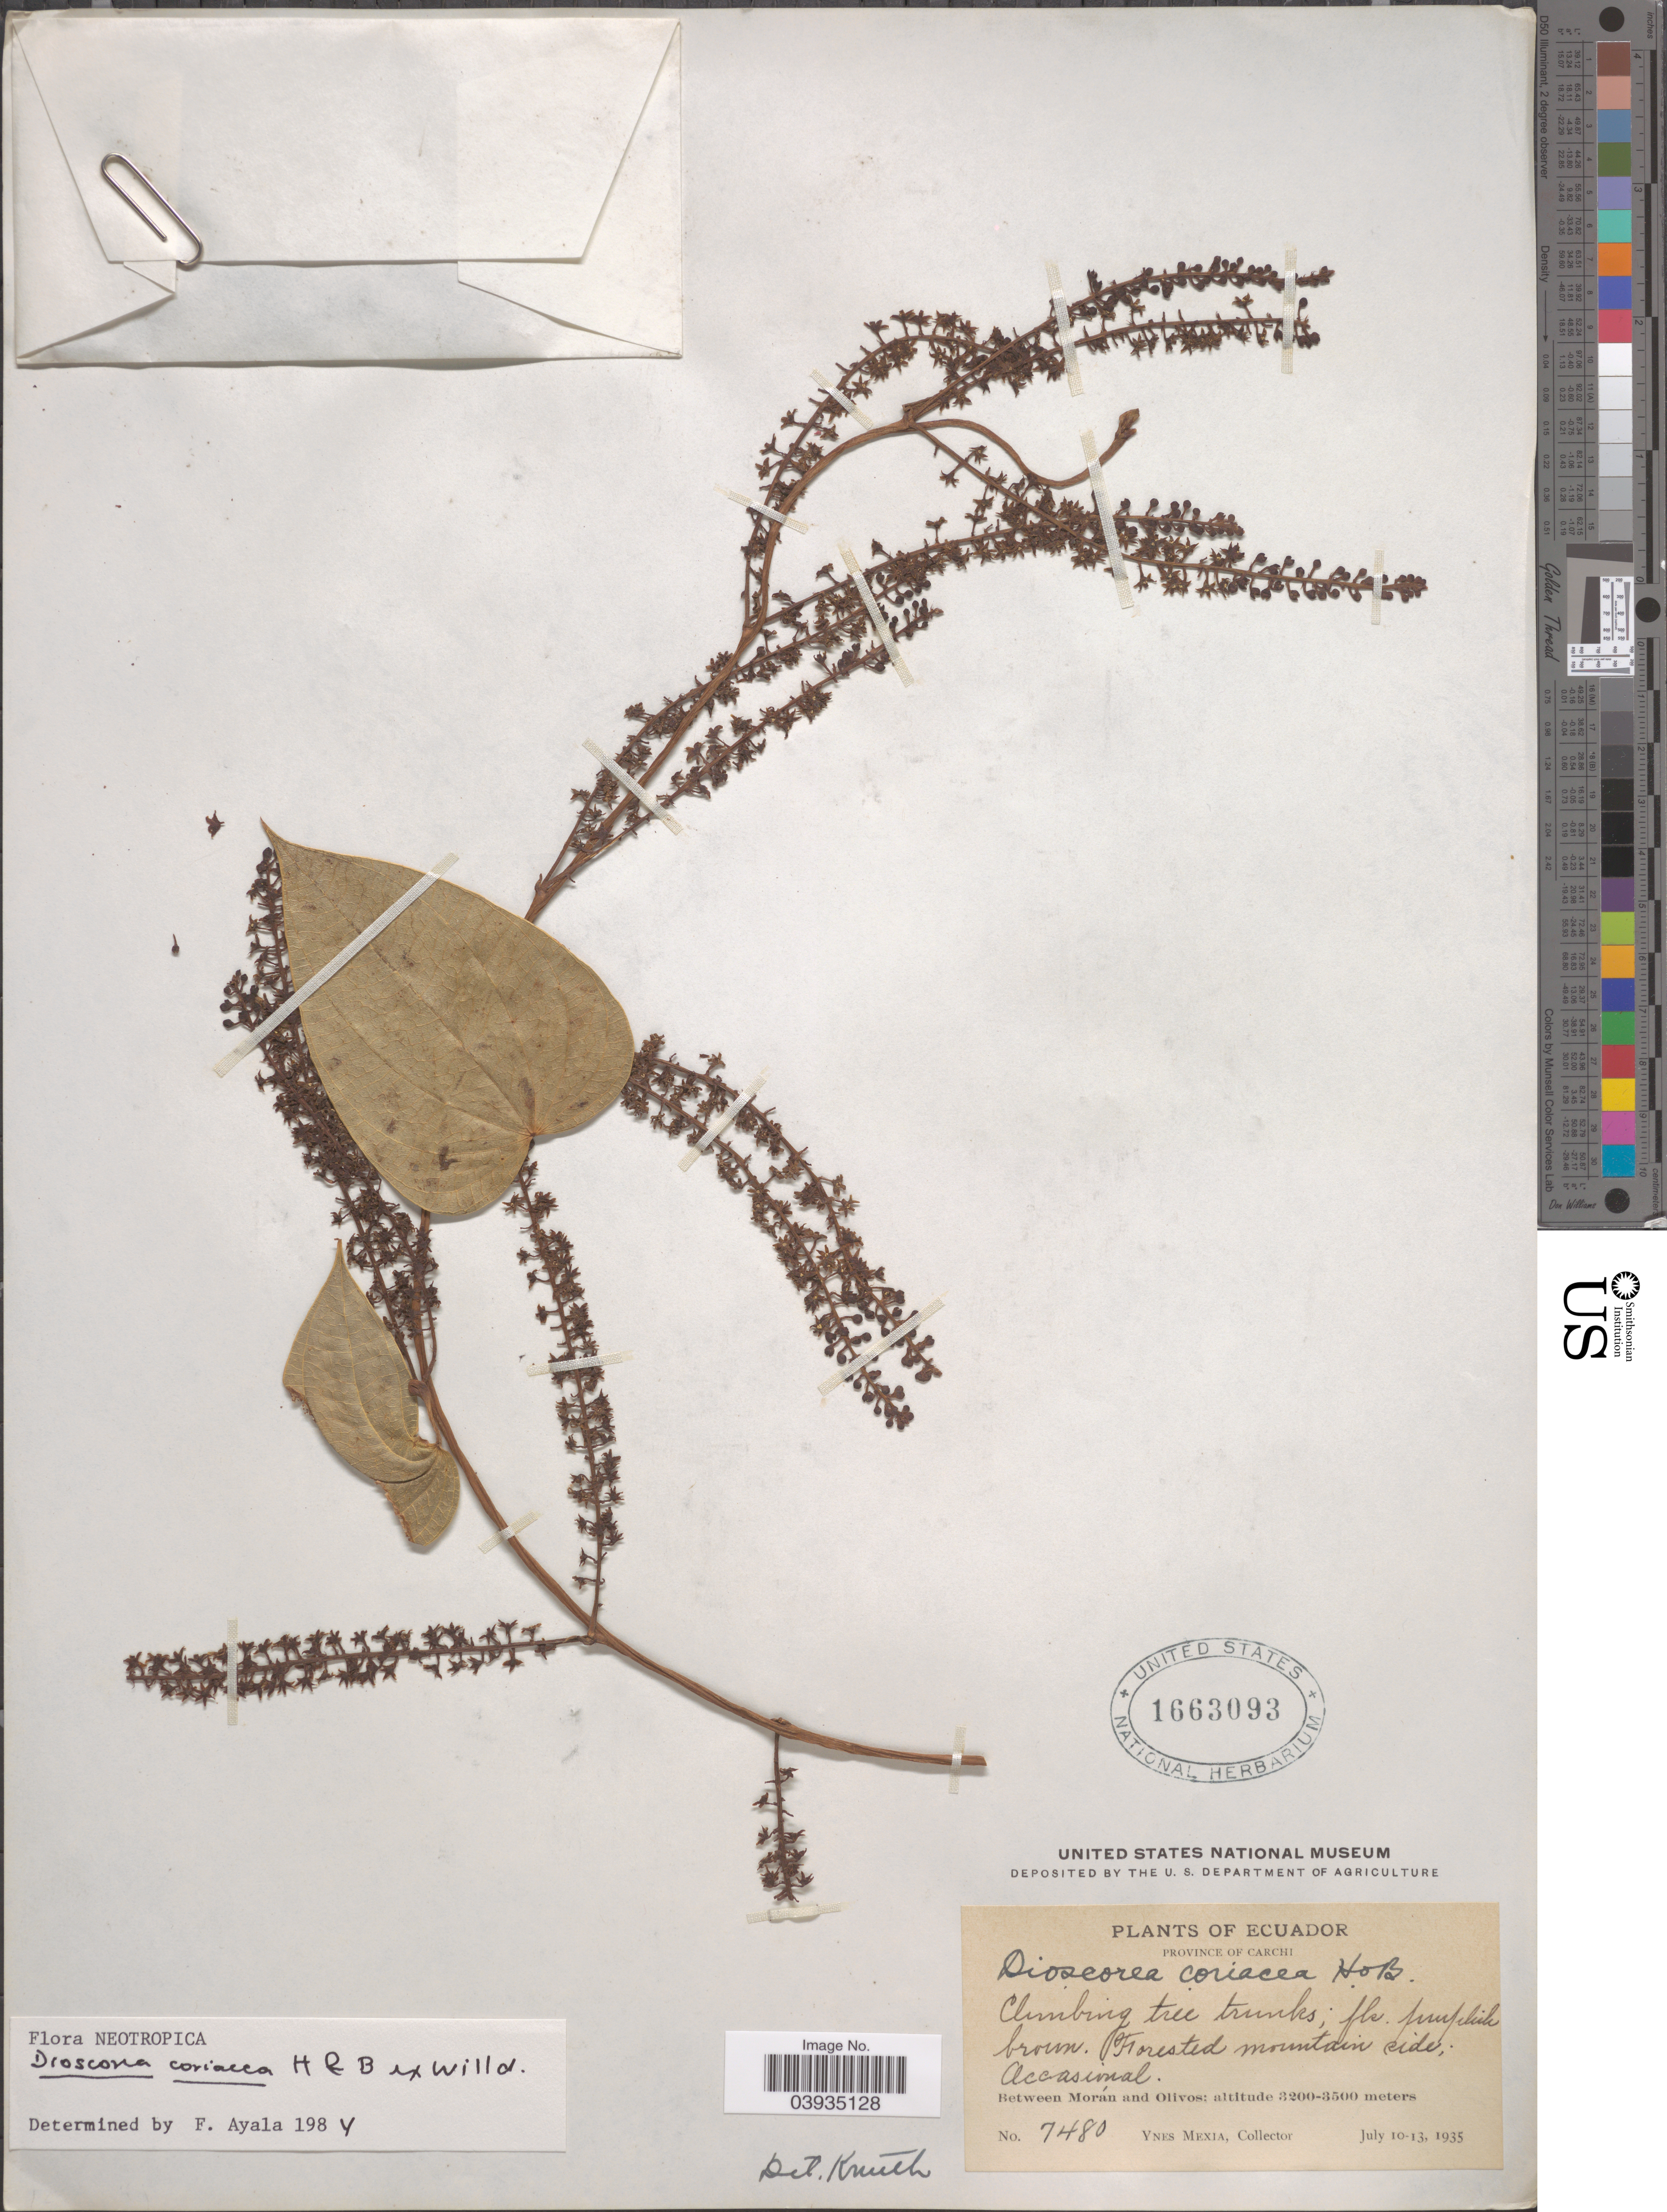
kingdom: Plantae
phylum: Tracheophyta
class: Liliopsida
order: Dioscoreales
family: Dioscoreaceae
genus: Dioscorea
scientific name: Dioscorea coriacea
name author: Humb. & Bonpl. ex Willd.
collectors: Y. Mexia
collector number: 7480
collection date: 1935-07-10/1935-07-13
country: Ecuador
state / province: Carchi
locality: Between Morán and Olivos.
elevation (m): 3200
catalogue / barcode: US 1663093